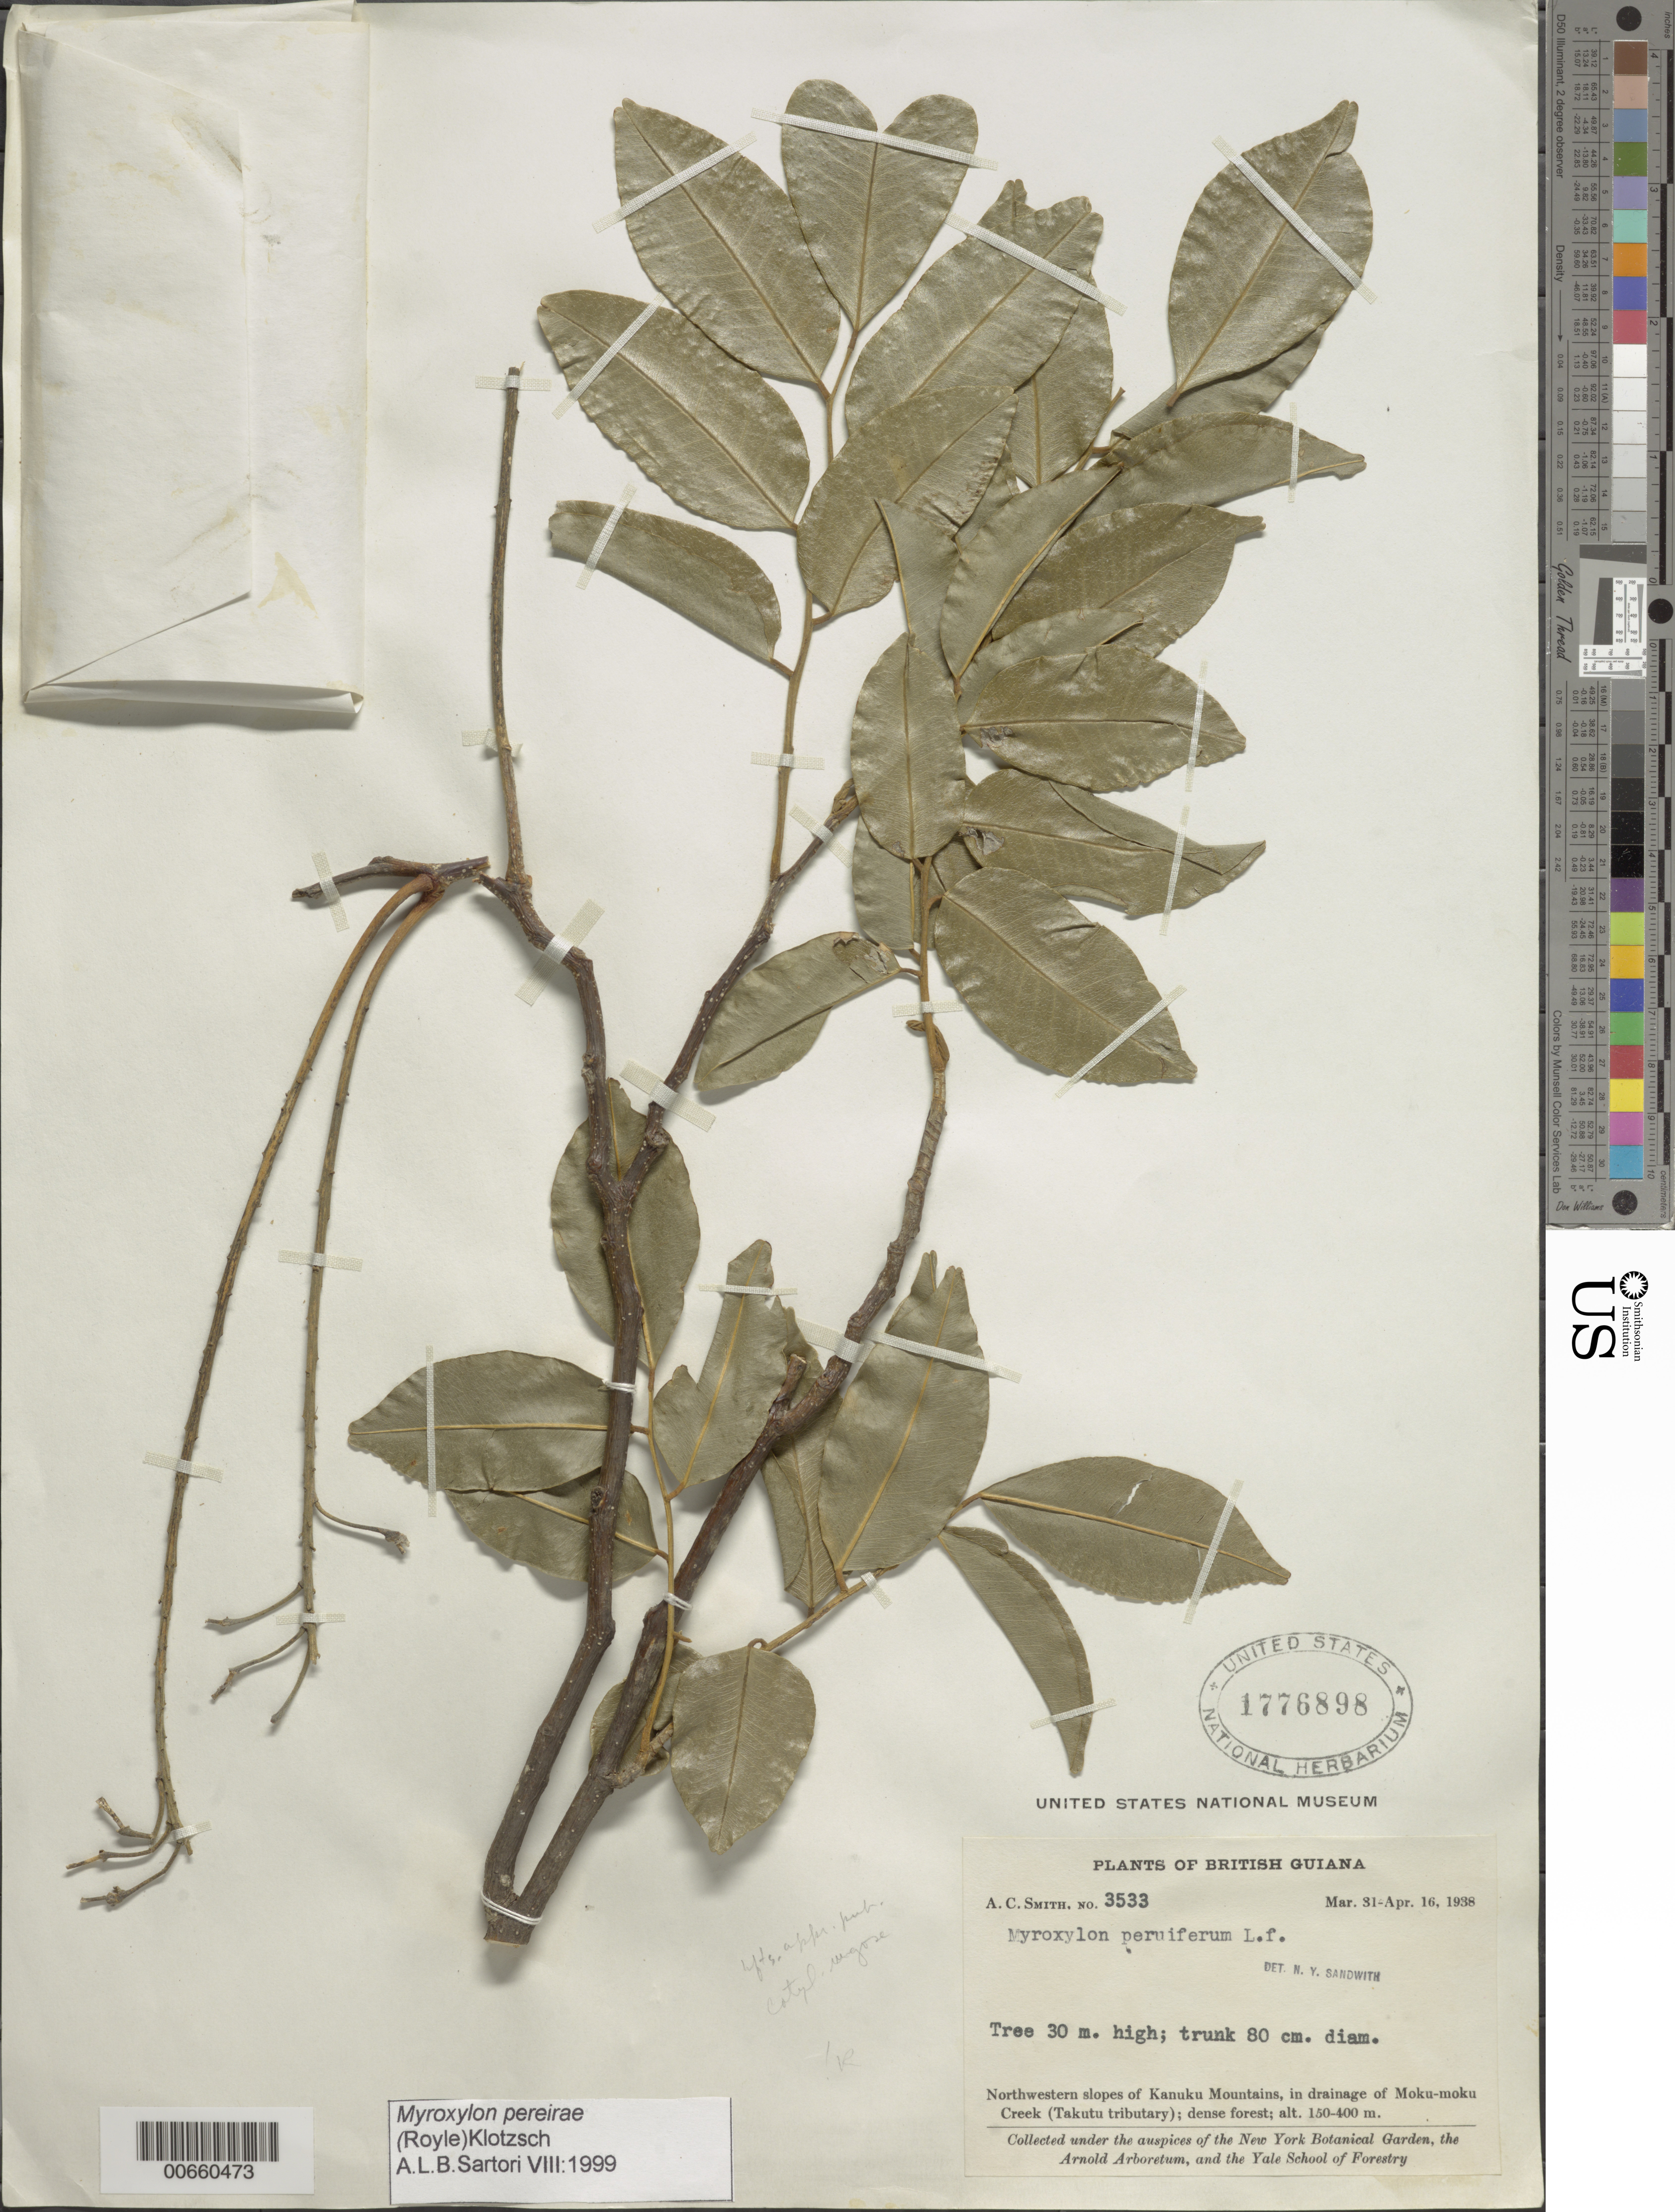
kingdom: Plantae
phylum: Tracheophyta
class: Magnoliopsida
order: Fabales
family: Fabaceae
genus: Myroxylon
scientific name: Myroxylon pereirae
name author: (Royle) Klotzsch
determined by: Sartori, Angela L. B.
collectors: A. C. Smith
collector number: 3533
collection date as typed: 31-Mar-38 to 16-Apr-38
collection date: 1938-03-31/1938-04-16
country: Guyana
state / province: U. Takutu-U. Essequibo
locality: Kanuku Mts., NW slopes, in drainage of Moku-moku Creek (Takutu tributary)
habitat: Dense forest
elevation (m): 150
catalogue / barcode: US 1776898